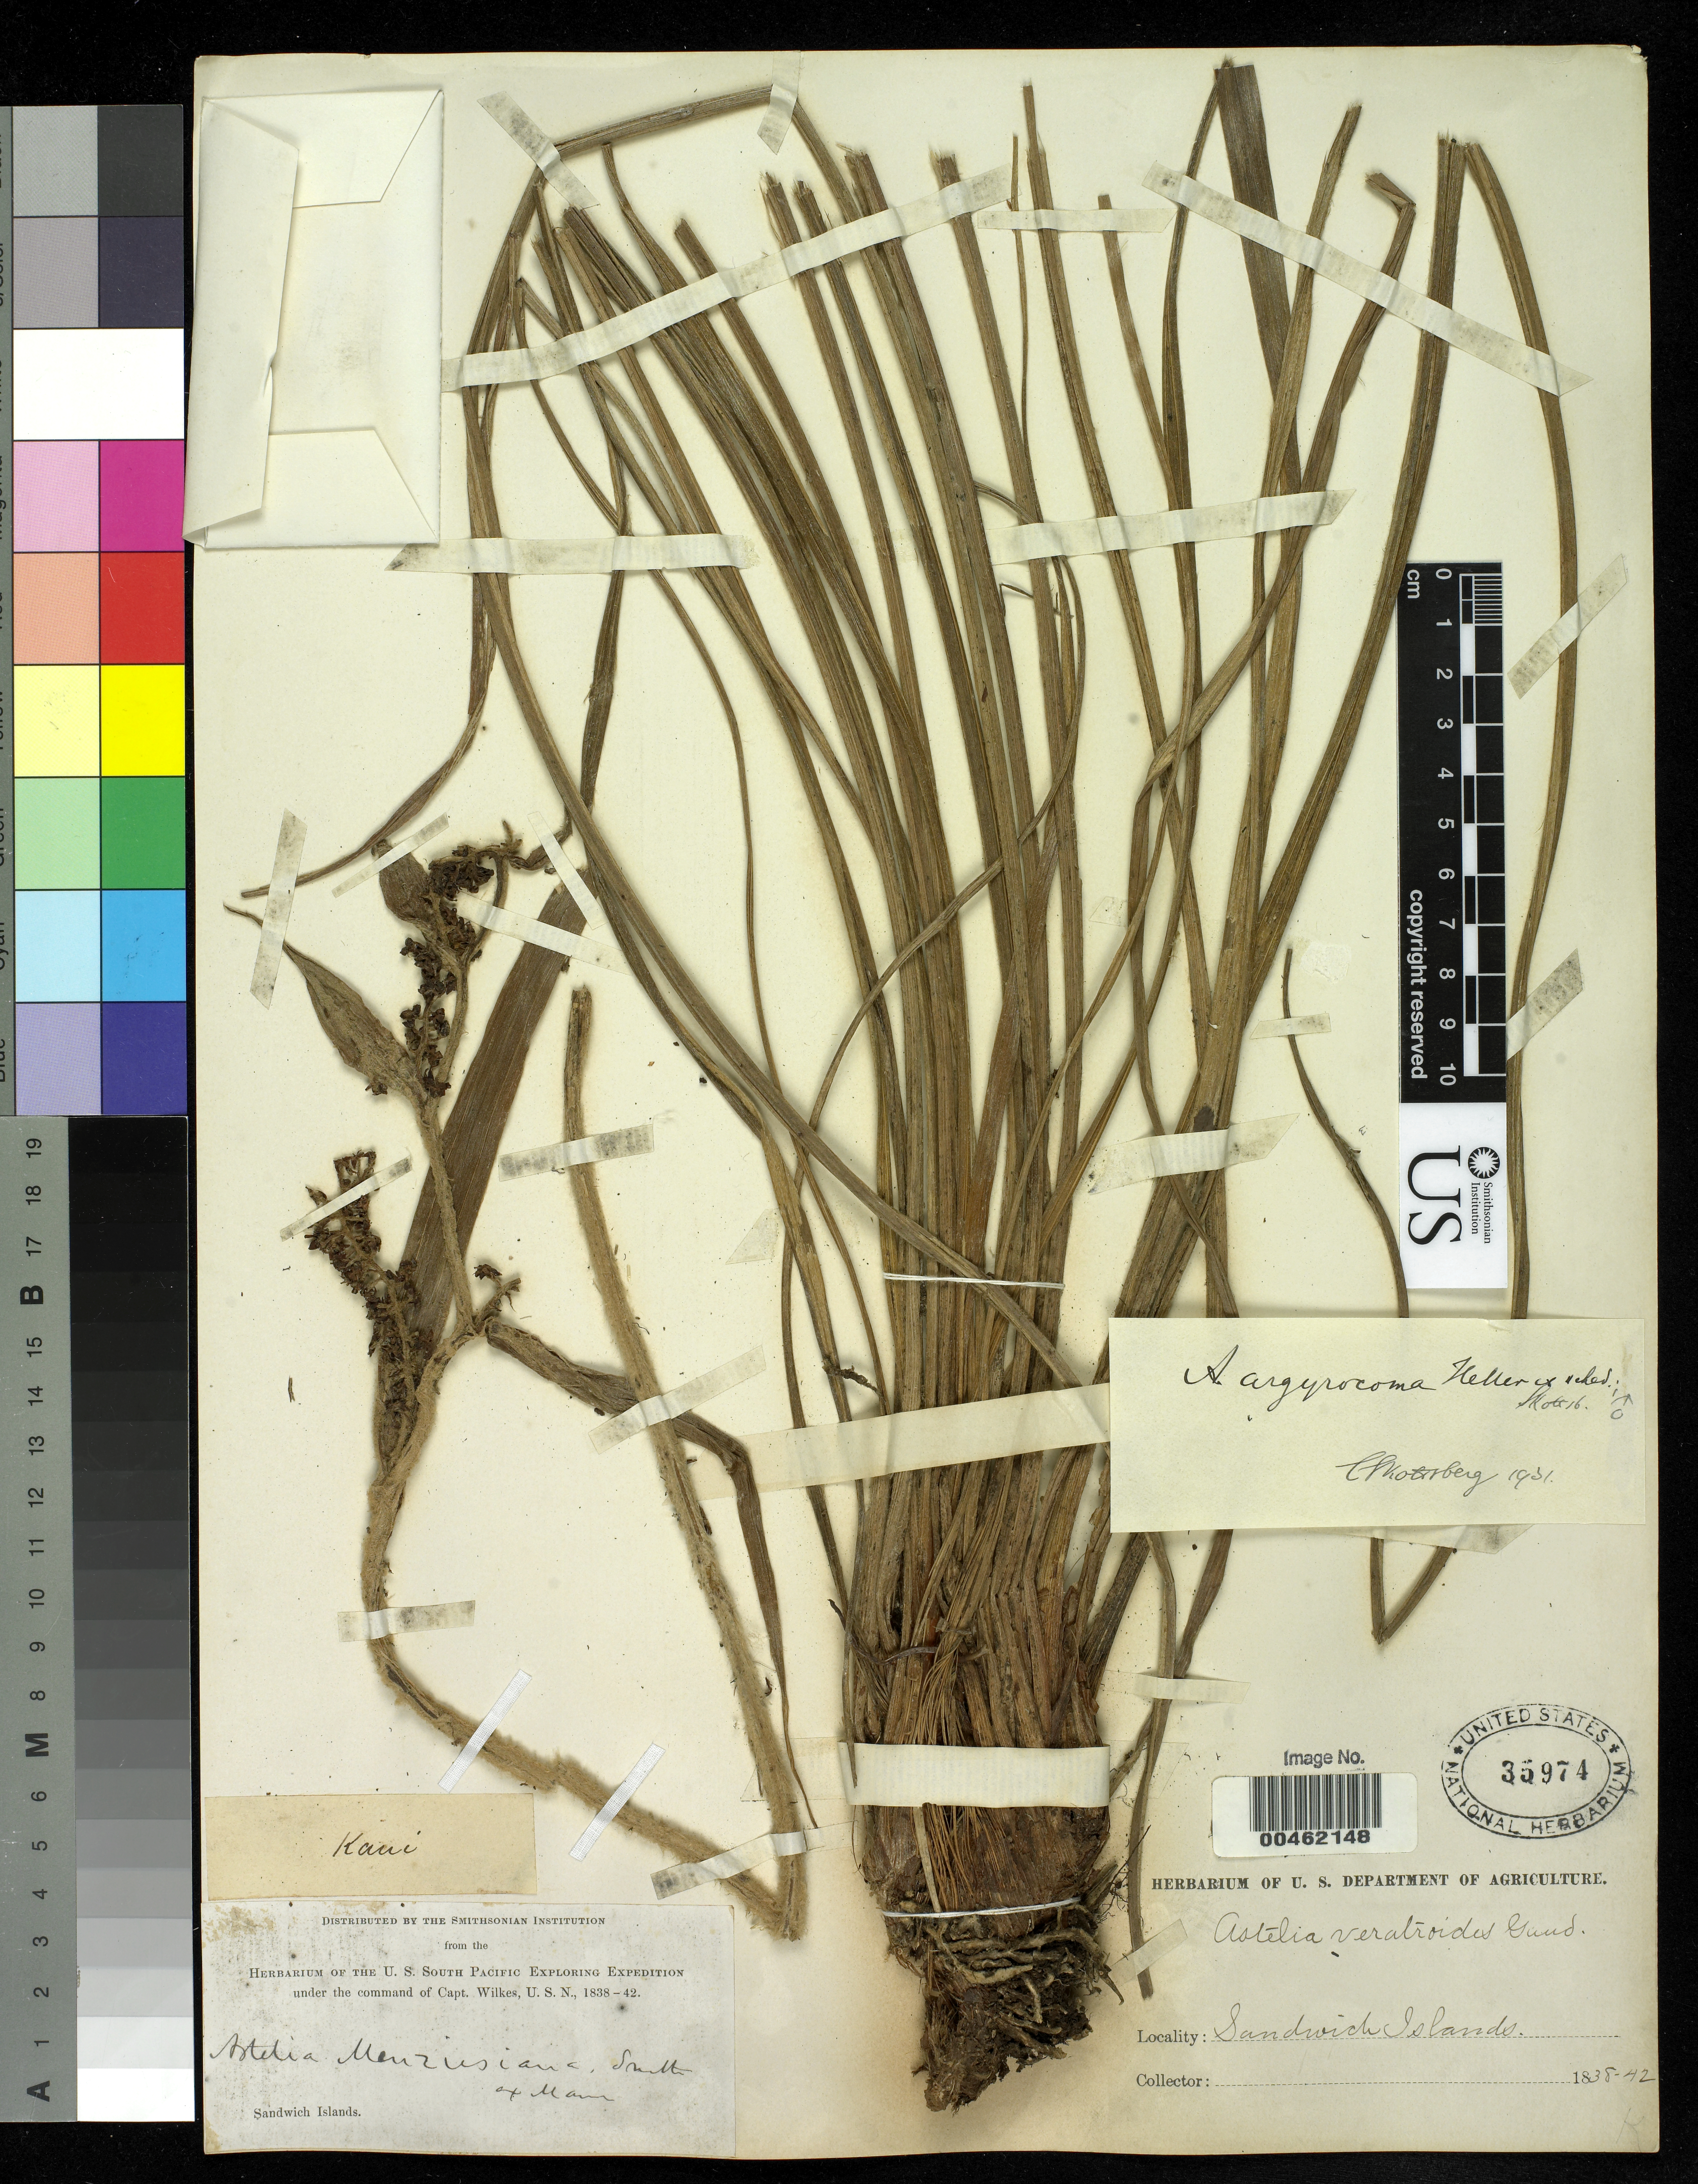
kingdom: Plantae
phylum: Tracheophyta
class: Liliopsida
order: Asparagales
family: Asteliaceae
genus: Astelia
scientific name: Astelia argyrocoma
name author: A. Heller ex Skottsb.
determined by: Mottsberg, C.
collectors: Wilkes Explor. Exped.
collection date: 1838/1842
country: United States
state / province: Hawaii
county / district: Kauai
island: Kaua'i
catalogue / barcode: US 35974